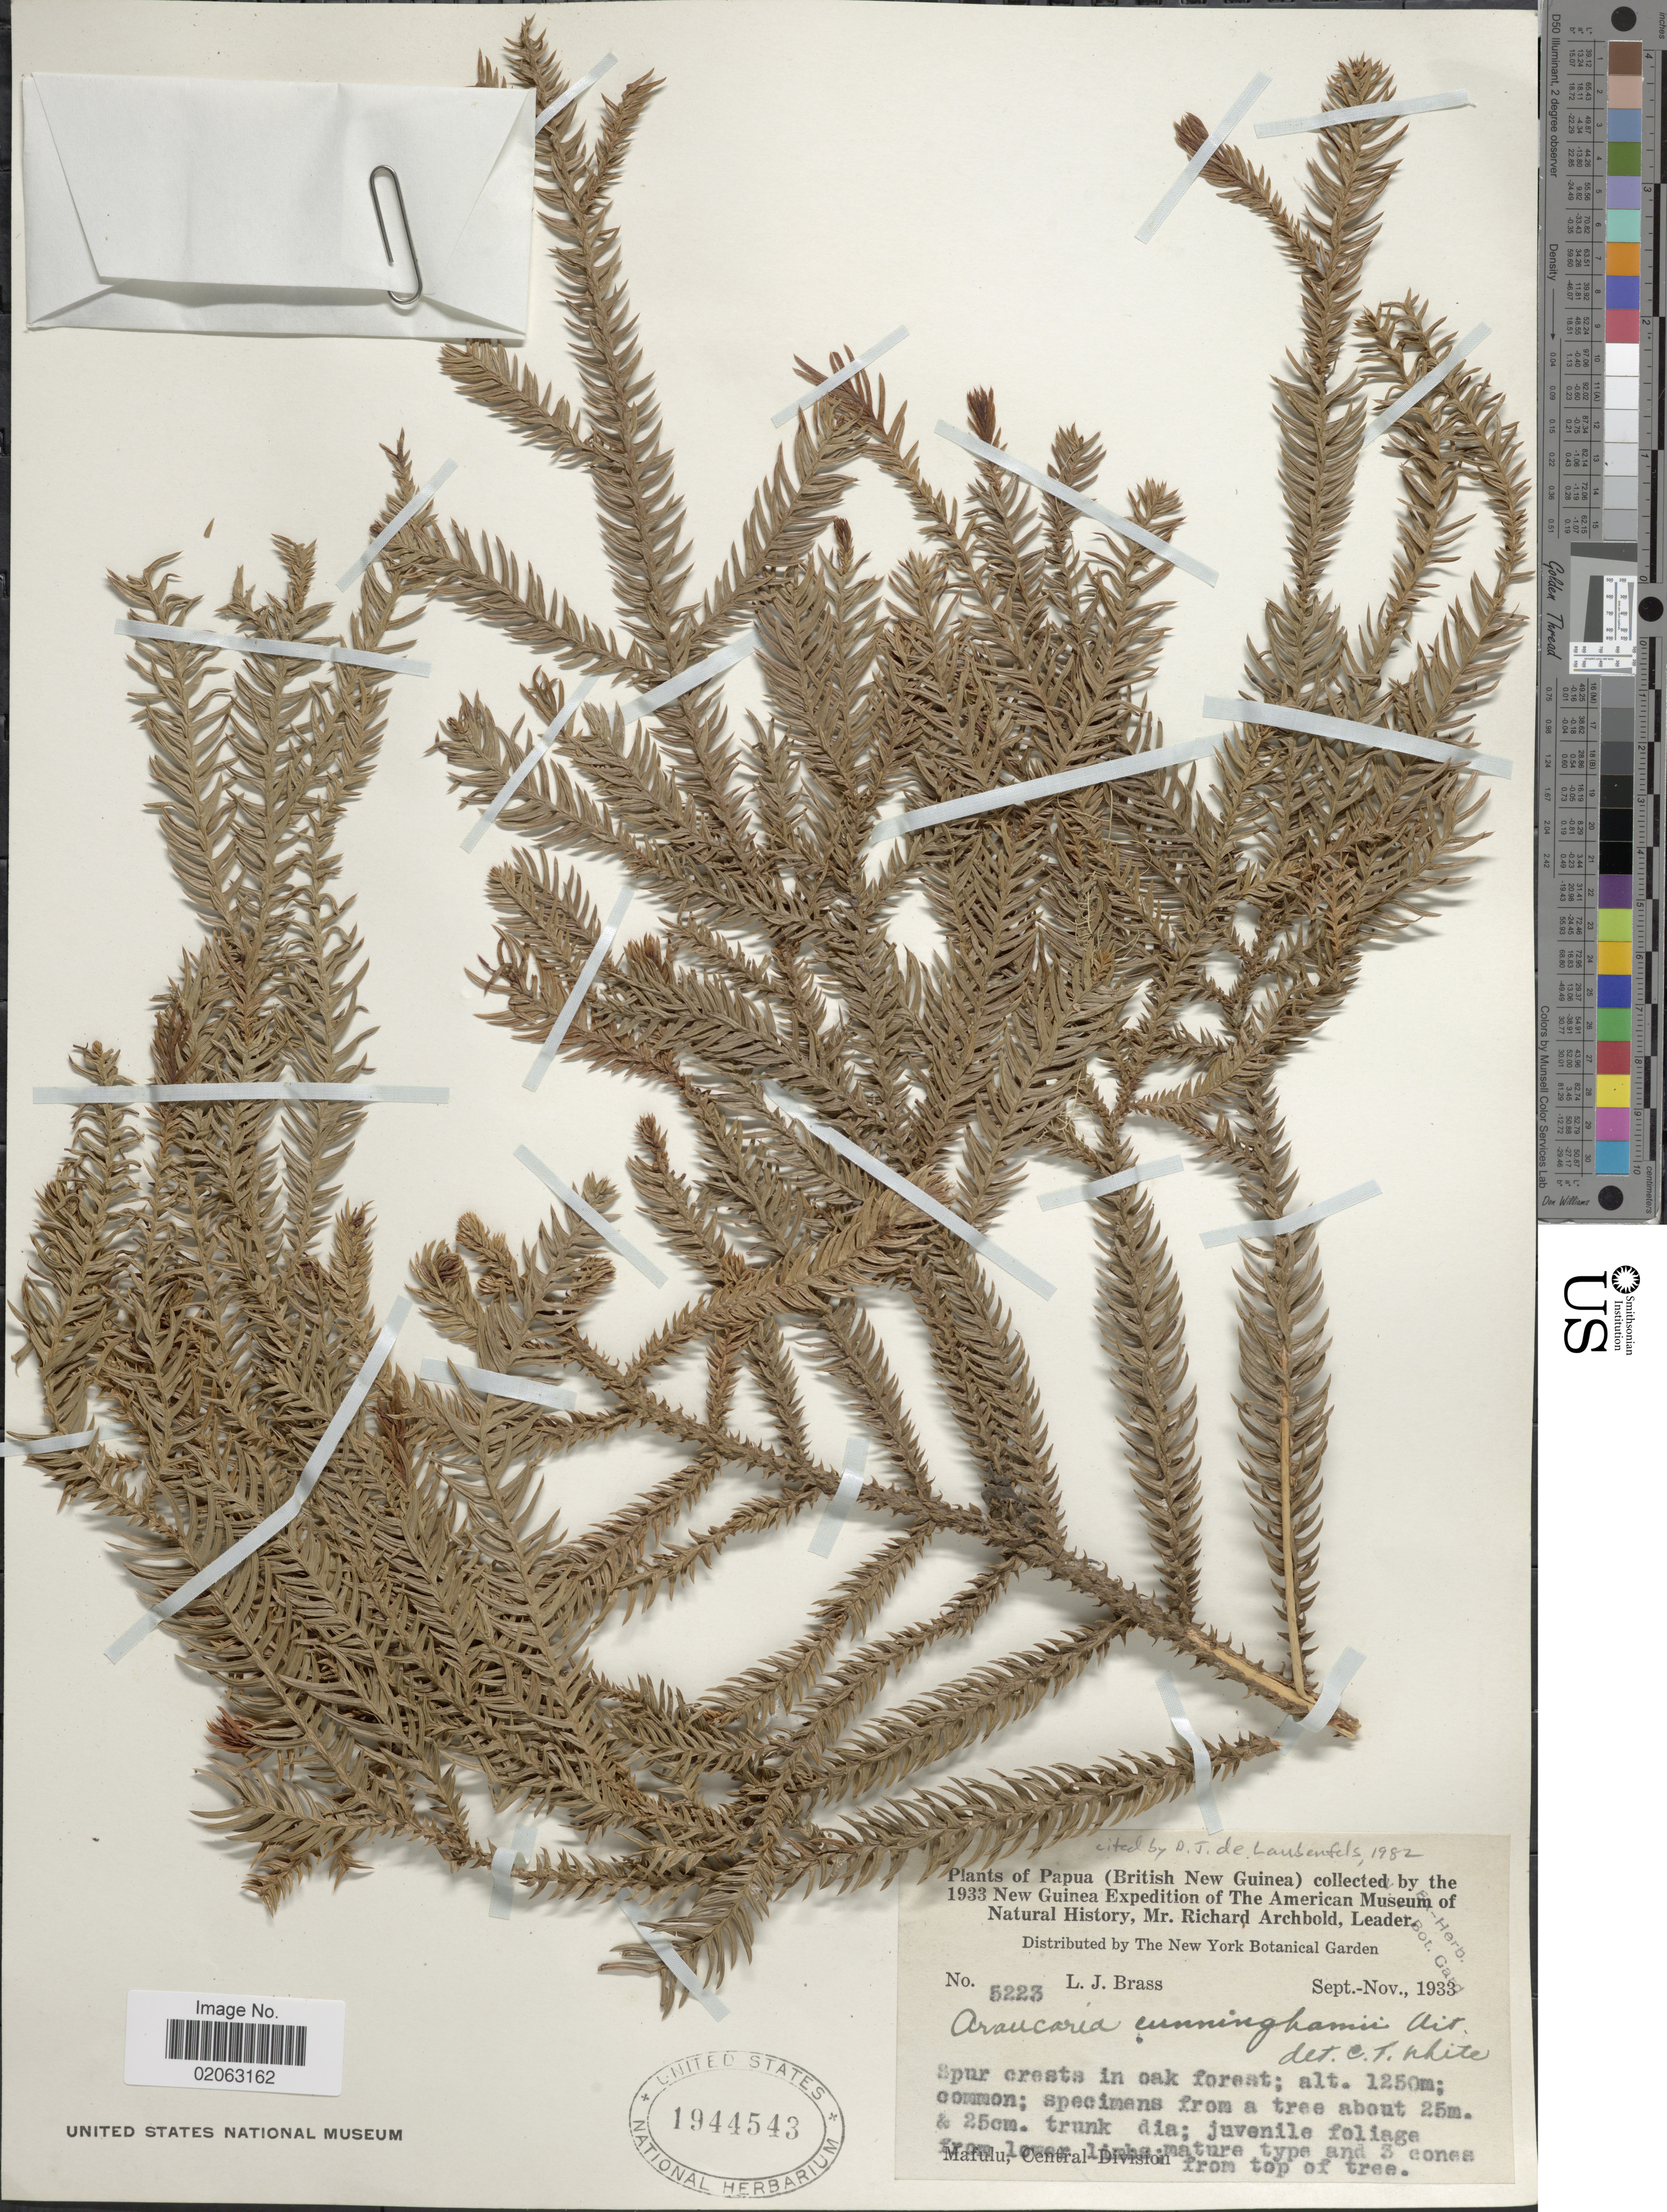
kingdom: Plantae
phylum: Tracheophyta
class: Pinopsida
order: Pinales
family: Araucariaceae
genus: Araucaria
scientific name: Araucaria cunninghamii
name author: Aiton ex D. Don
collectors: L. J. Brass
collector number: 5223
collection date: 1933-09/1933-11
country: Papua New Guinea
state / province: Central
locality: Papua (British New Guinea), Mafulu; Central Division [unsure placement].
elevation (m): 1250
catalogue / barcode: US 1944543